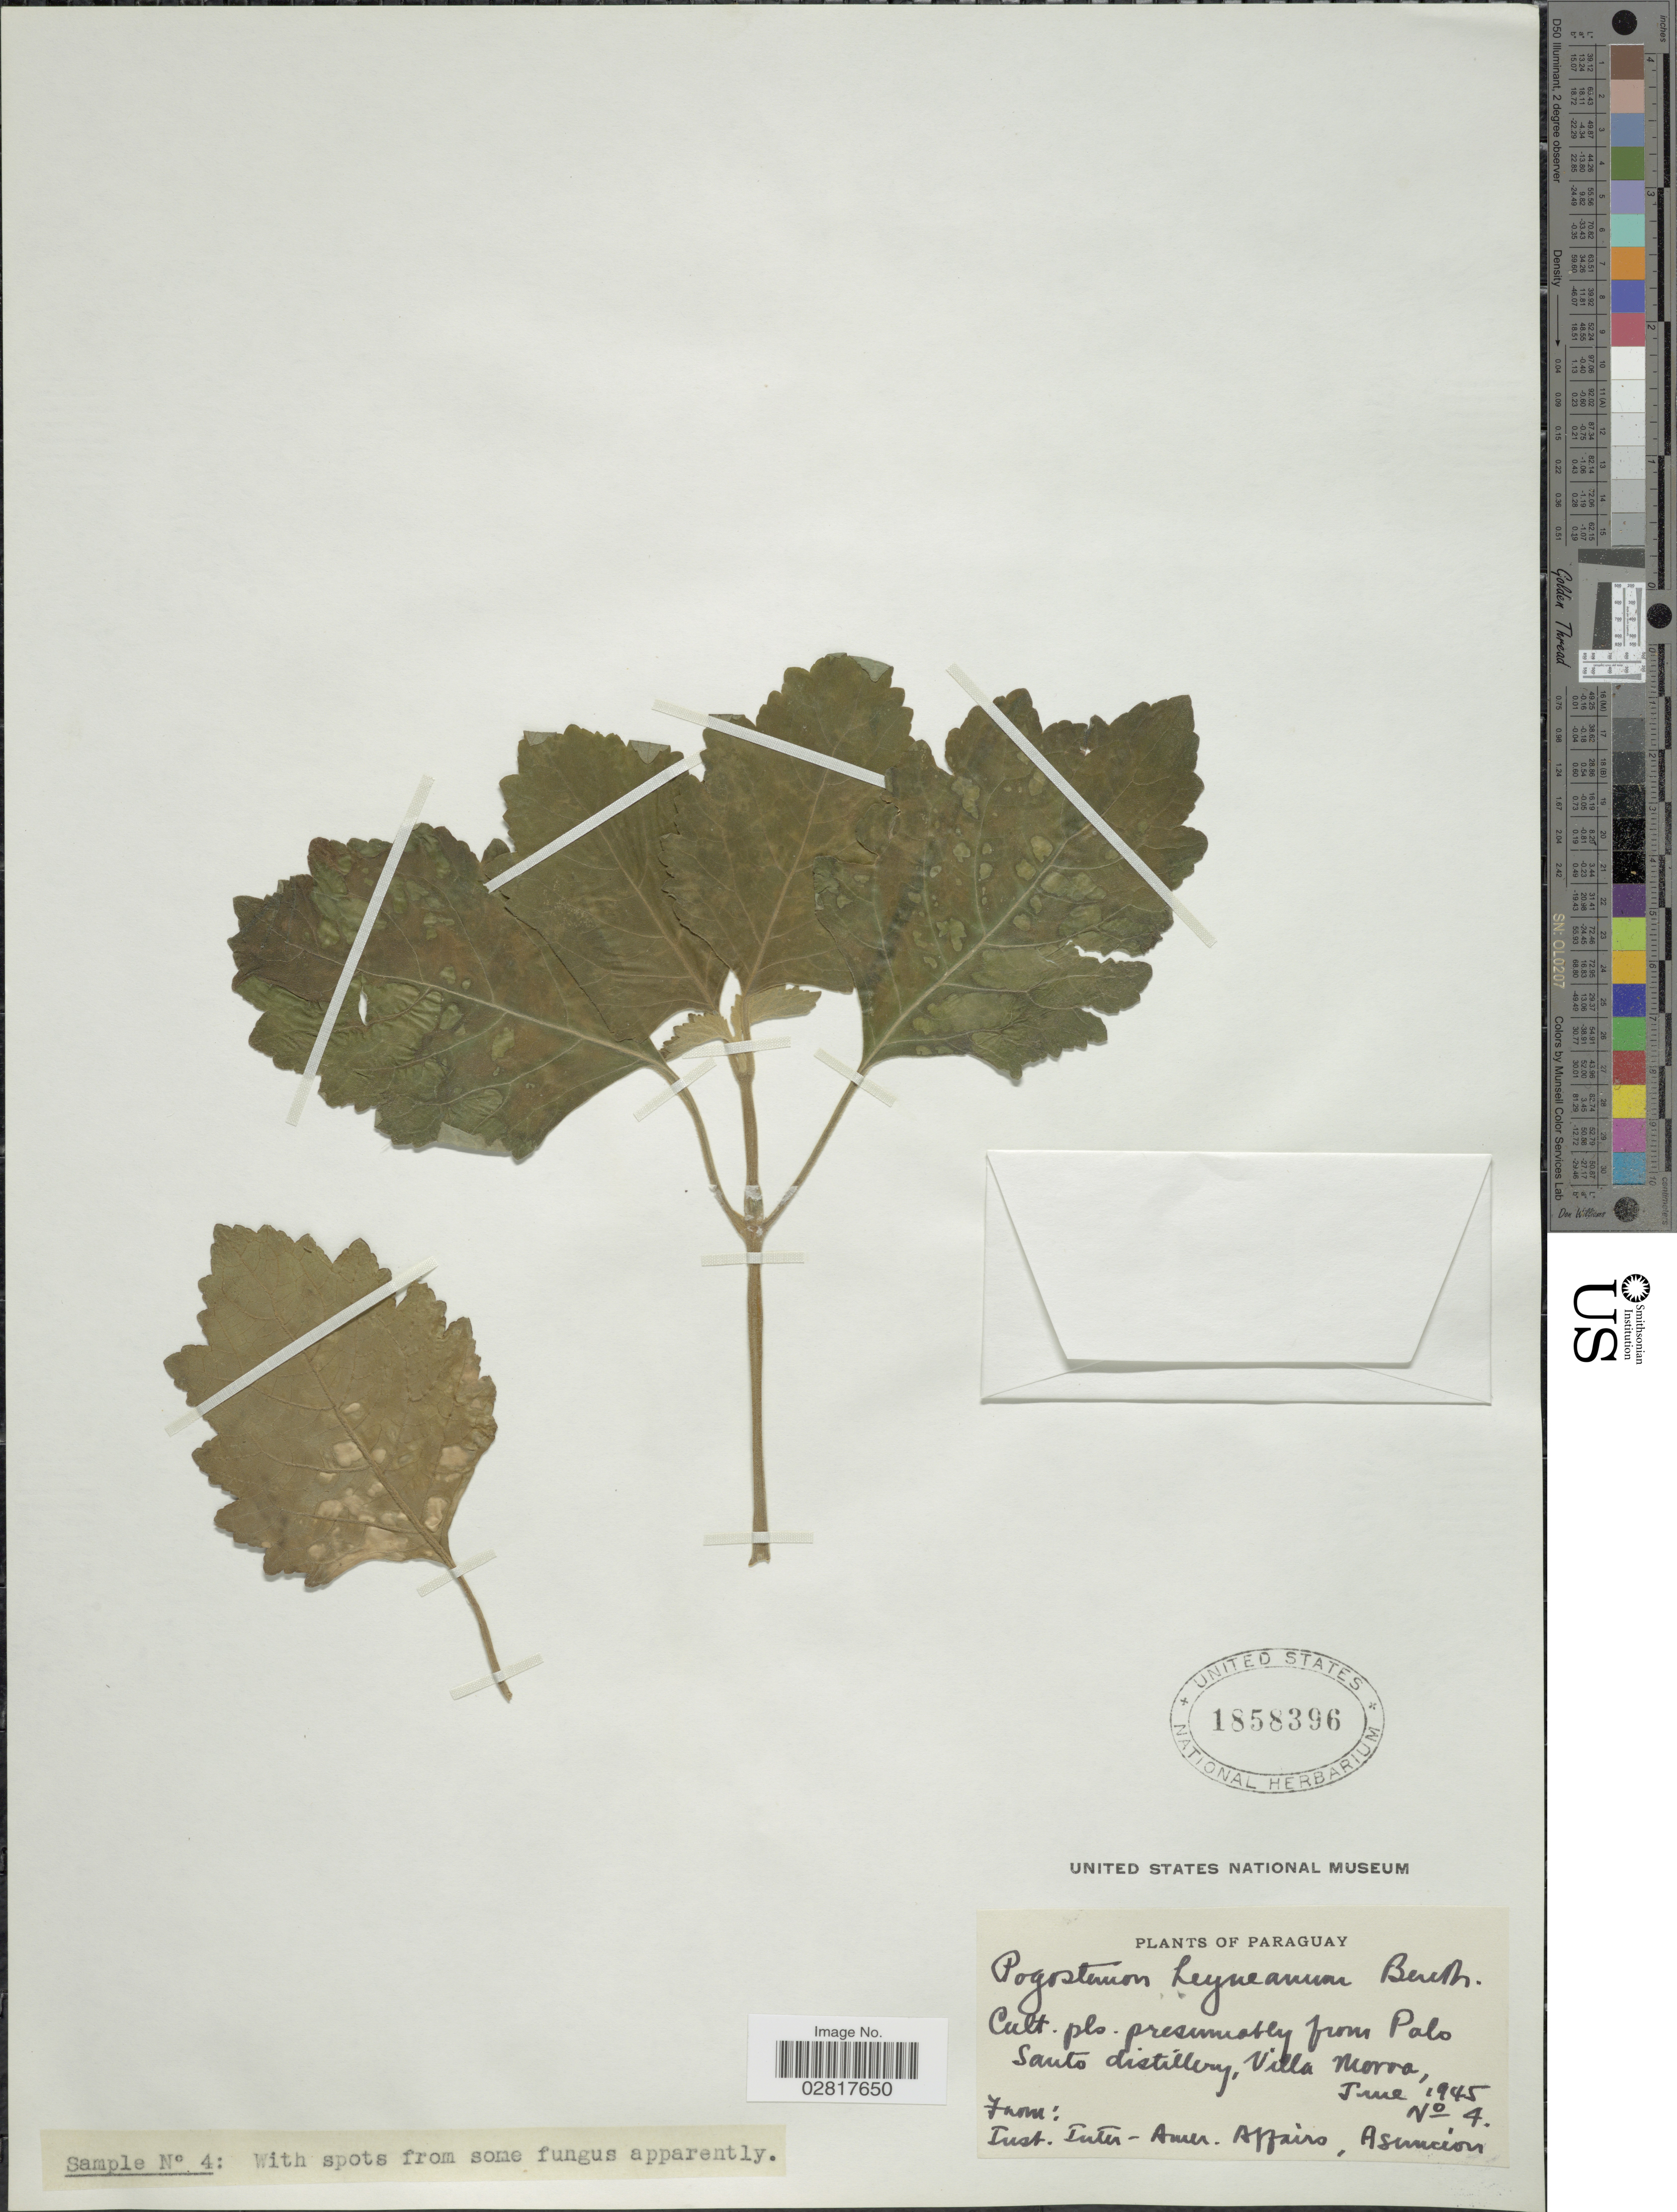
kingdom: Plantae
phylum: Tracheophyta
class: Magnoliopsida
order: Lamiales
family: Lamiaceae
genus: Pogostemon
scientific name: Pogostemon cablin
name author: (Blanco) Benth.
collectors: A. Inst. Inter - Amer. Affairs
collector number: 4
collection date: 1945-06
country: Paraguay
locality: Presumably from vic. Palo Santo distillery, Villa Morra.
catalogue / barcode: US 1858396